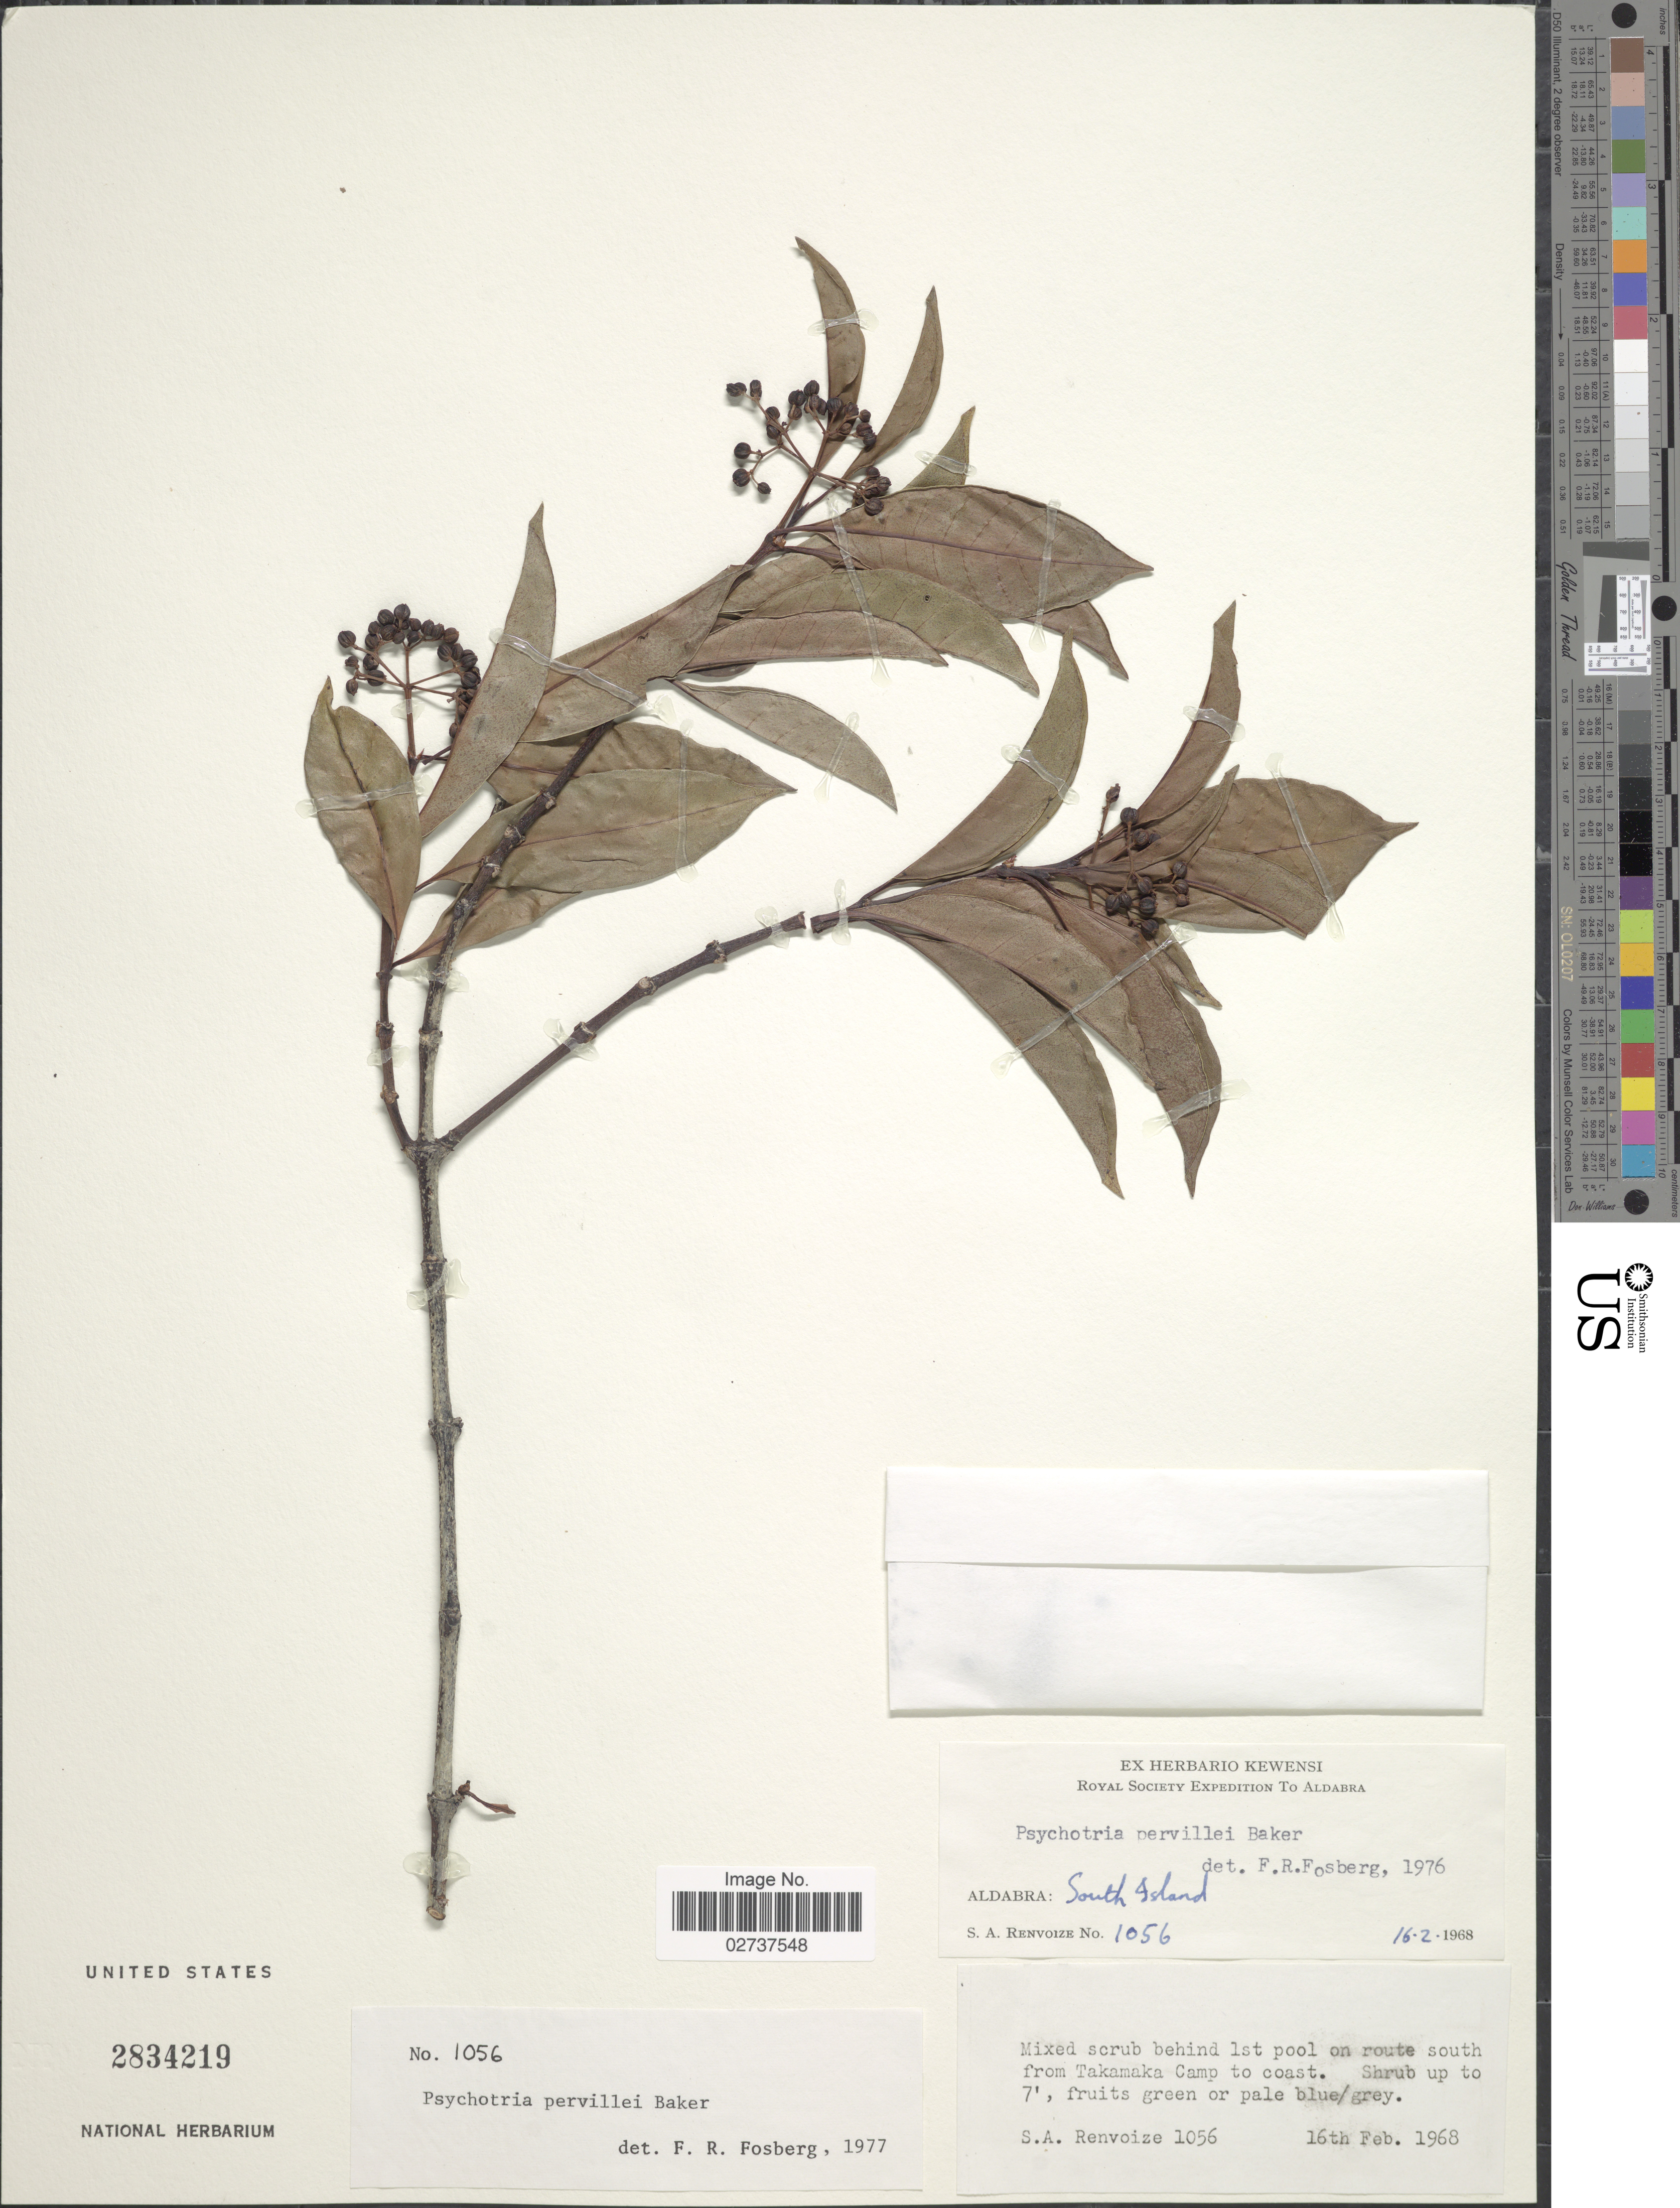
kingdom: Plantae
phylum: Tracheophyta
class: Magnoliopsida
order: Gentianales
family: Rubiaceae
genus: Psychotria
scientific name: Psychotria pervillei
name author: Baker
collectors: S. A. Renvoize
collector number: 1056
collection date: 1968-02-16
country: Seychelles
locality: Aldabra: South Island, behind 1st pool on route south from Takamaka Camp to coast.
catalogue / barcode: US 2834219